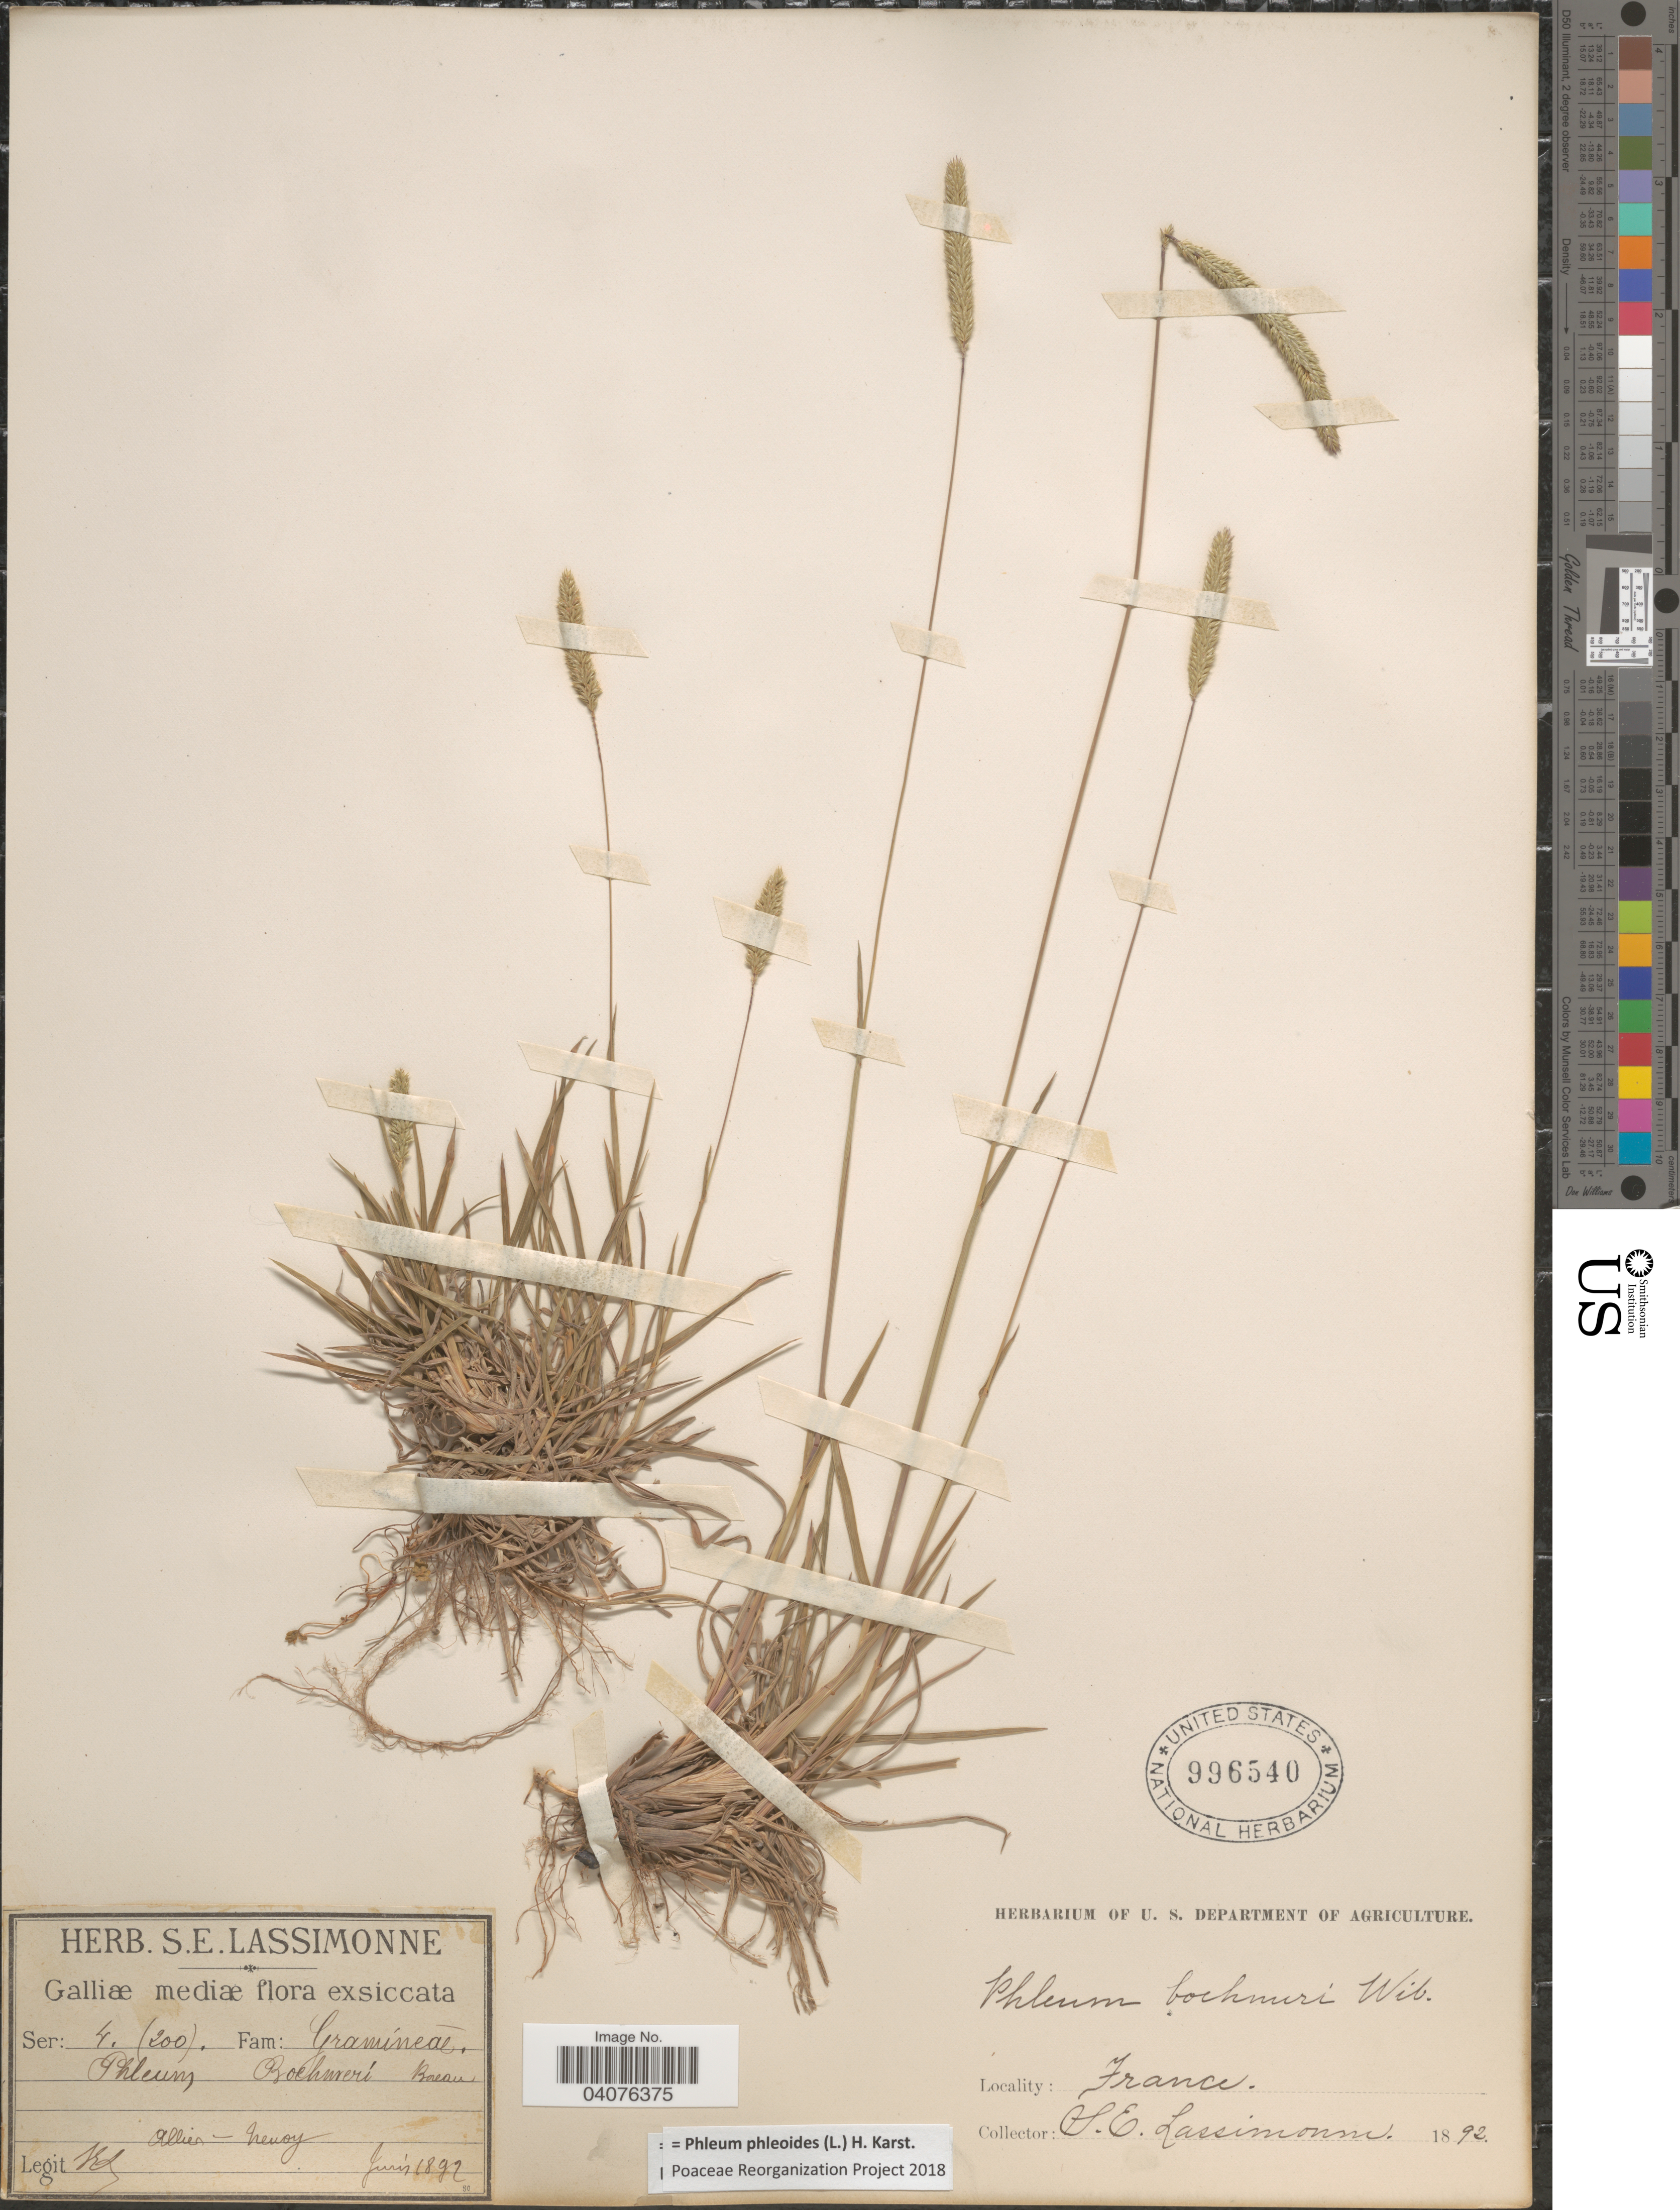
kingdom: Plantae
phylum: Tracheophyta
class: Liliopsida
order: Poales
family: Poaceae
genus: Phleum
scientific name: Phleum phleoides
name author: (L.) H. Karst.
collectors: S. Lassimonne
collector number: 4/(200)?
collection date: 1892-06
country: France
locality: Galliæ mediæ. Allier - Nouay.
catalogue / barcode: US 996540